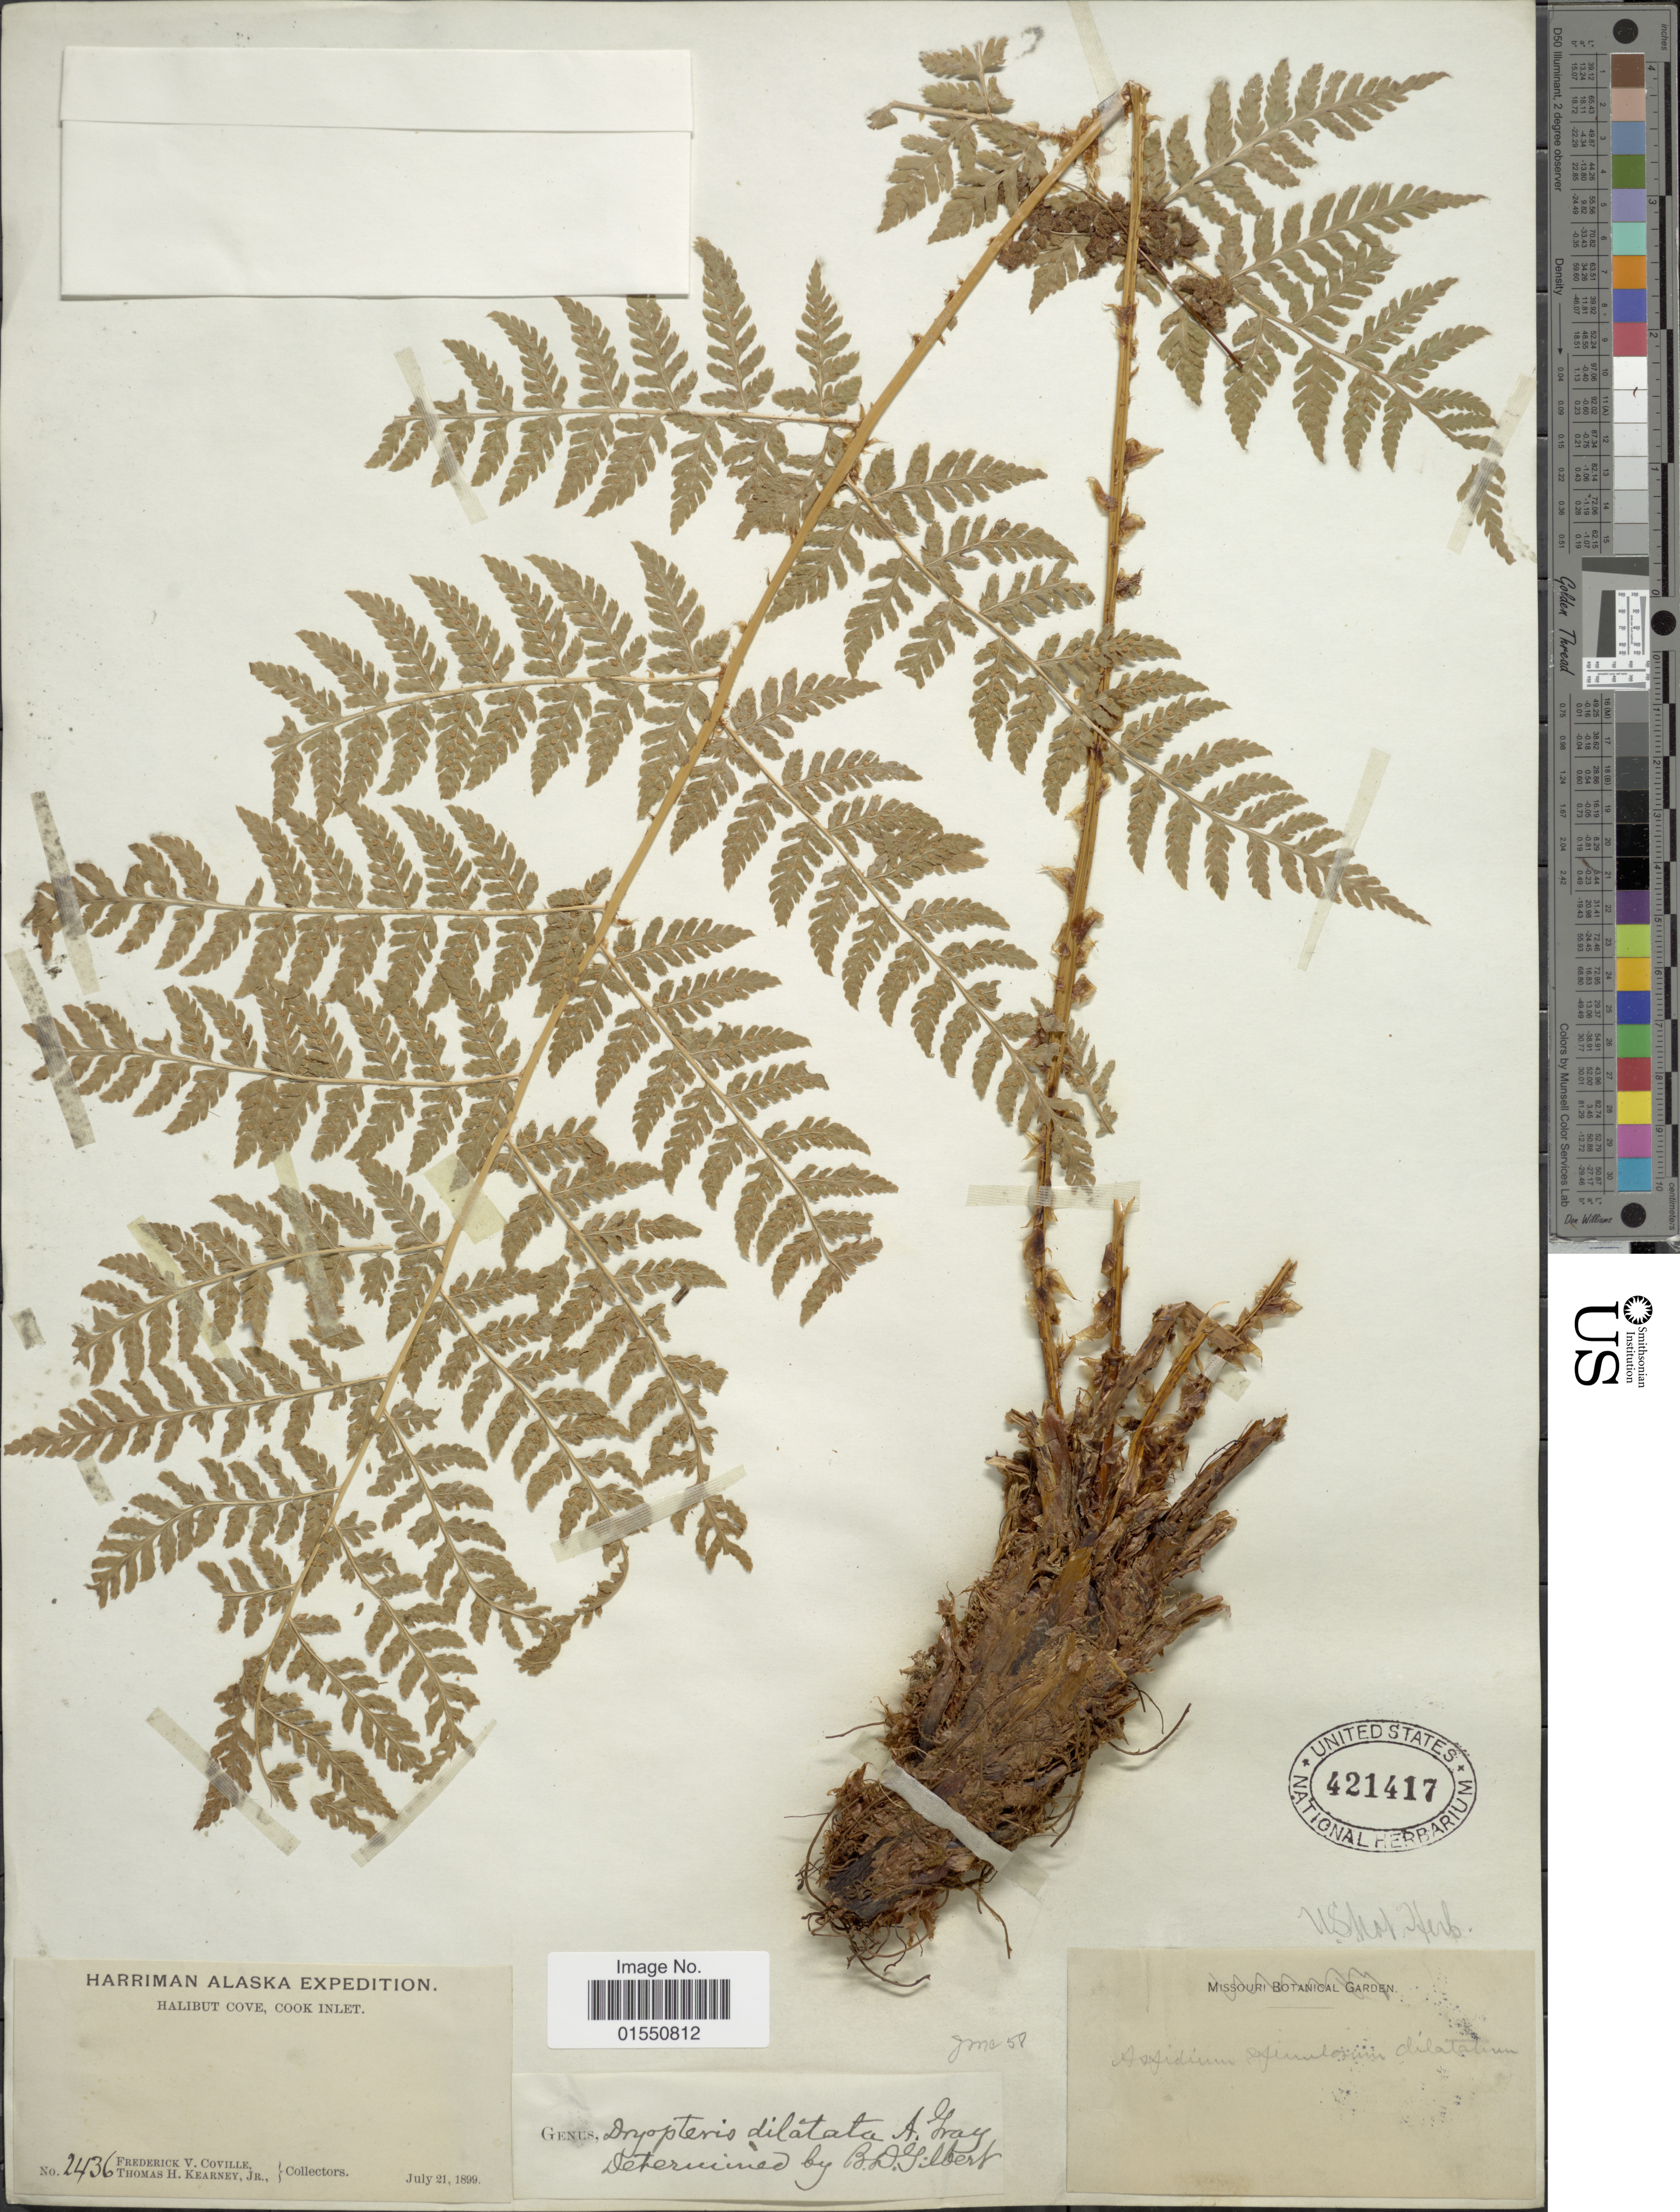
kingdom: Plantae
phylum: Tracheophyta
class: Polypodiopsida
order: Polypodiales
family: Dryopteridaceae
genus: Dryopteris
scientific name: Dryopteris expansa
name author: (C. Presl) Fraser-Jenk. & Jermy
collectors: F. V. Coville & T. H. Kearney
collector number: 2436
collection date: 1899-07-21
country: United States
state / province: Alaska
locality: Halibut Cove, Cook Inlet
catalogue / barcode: US 421417